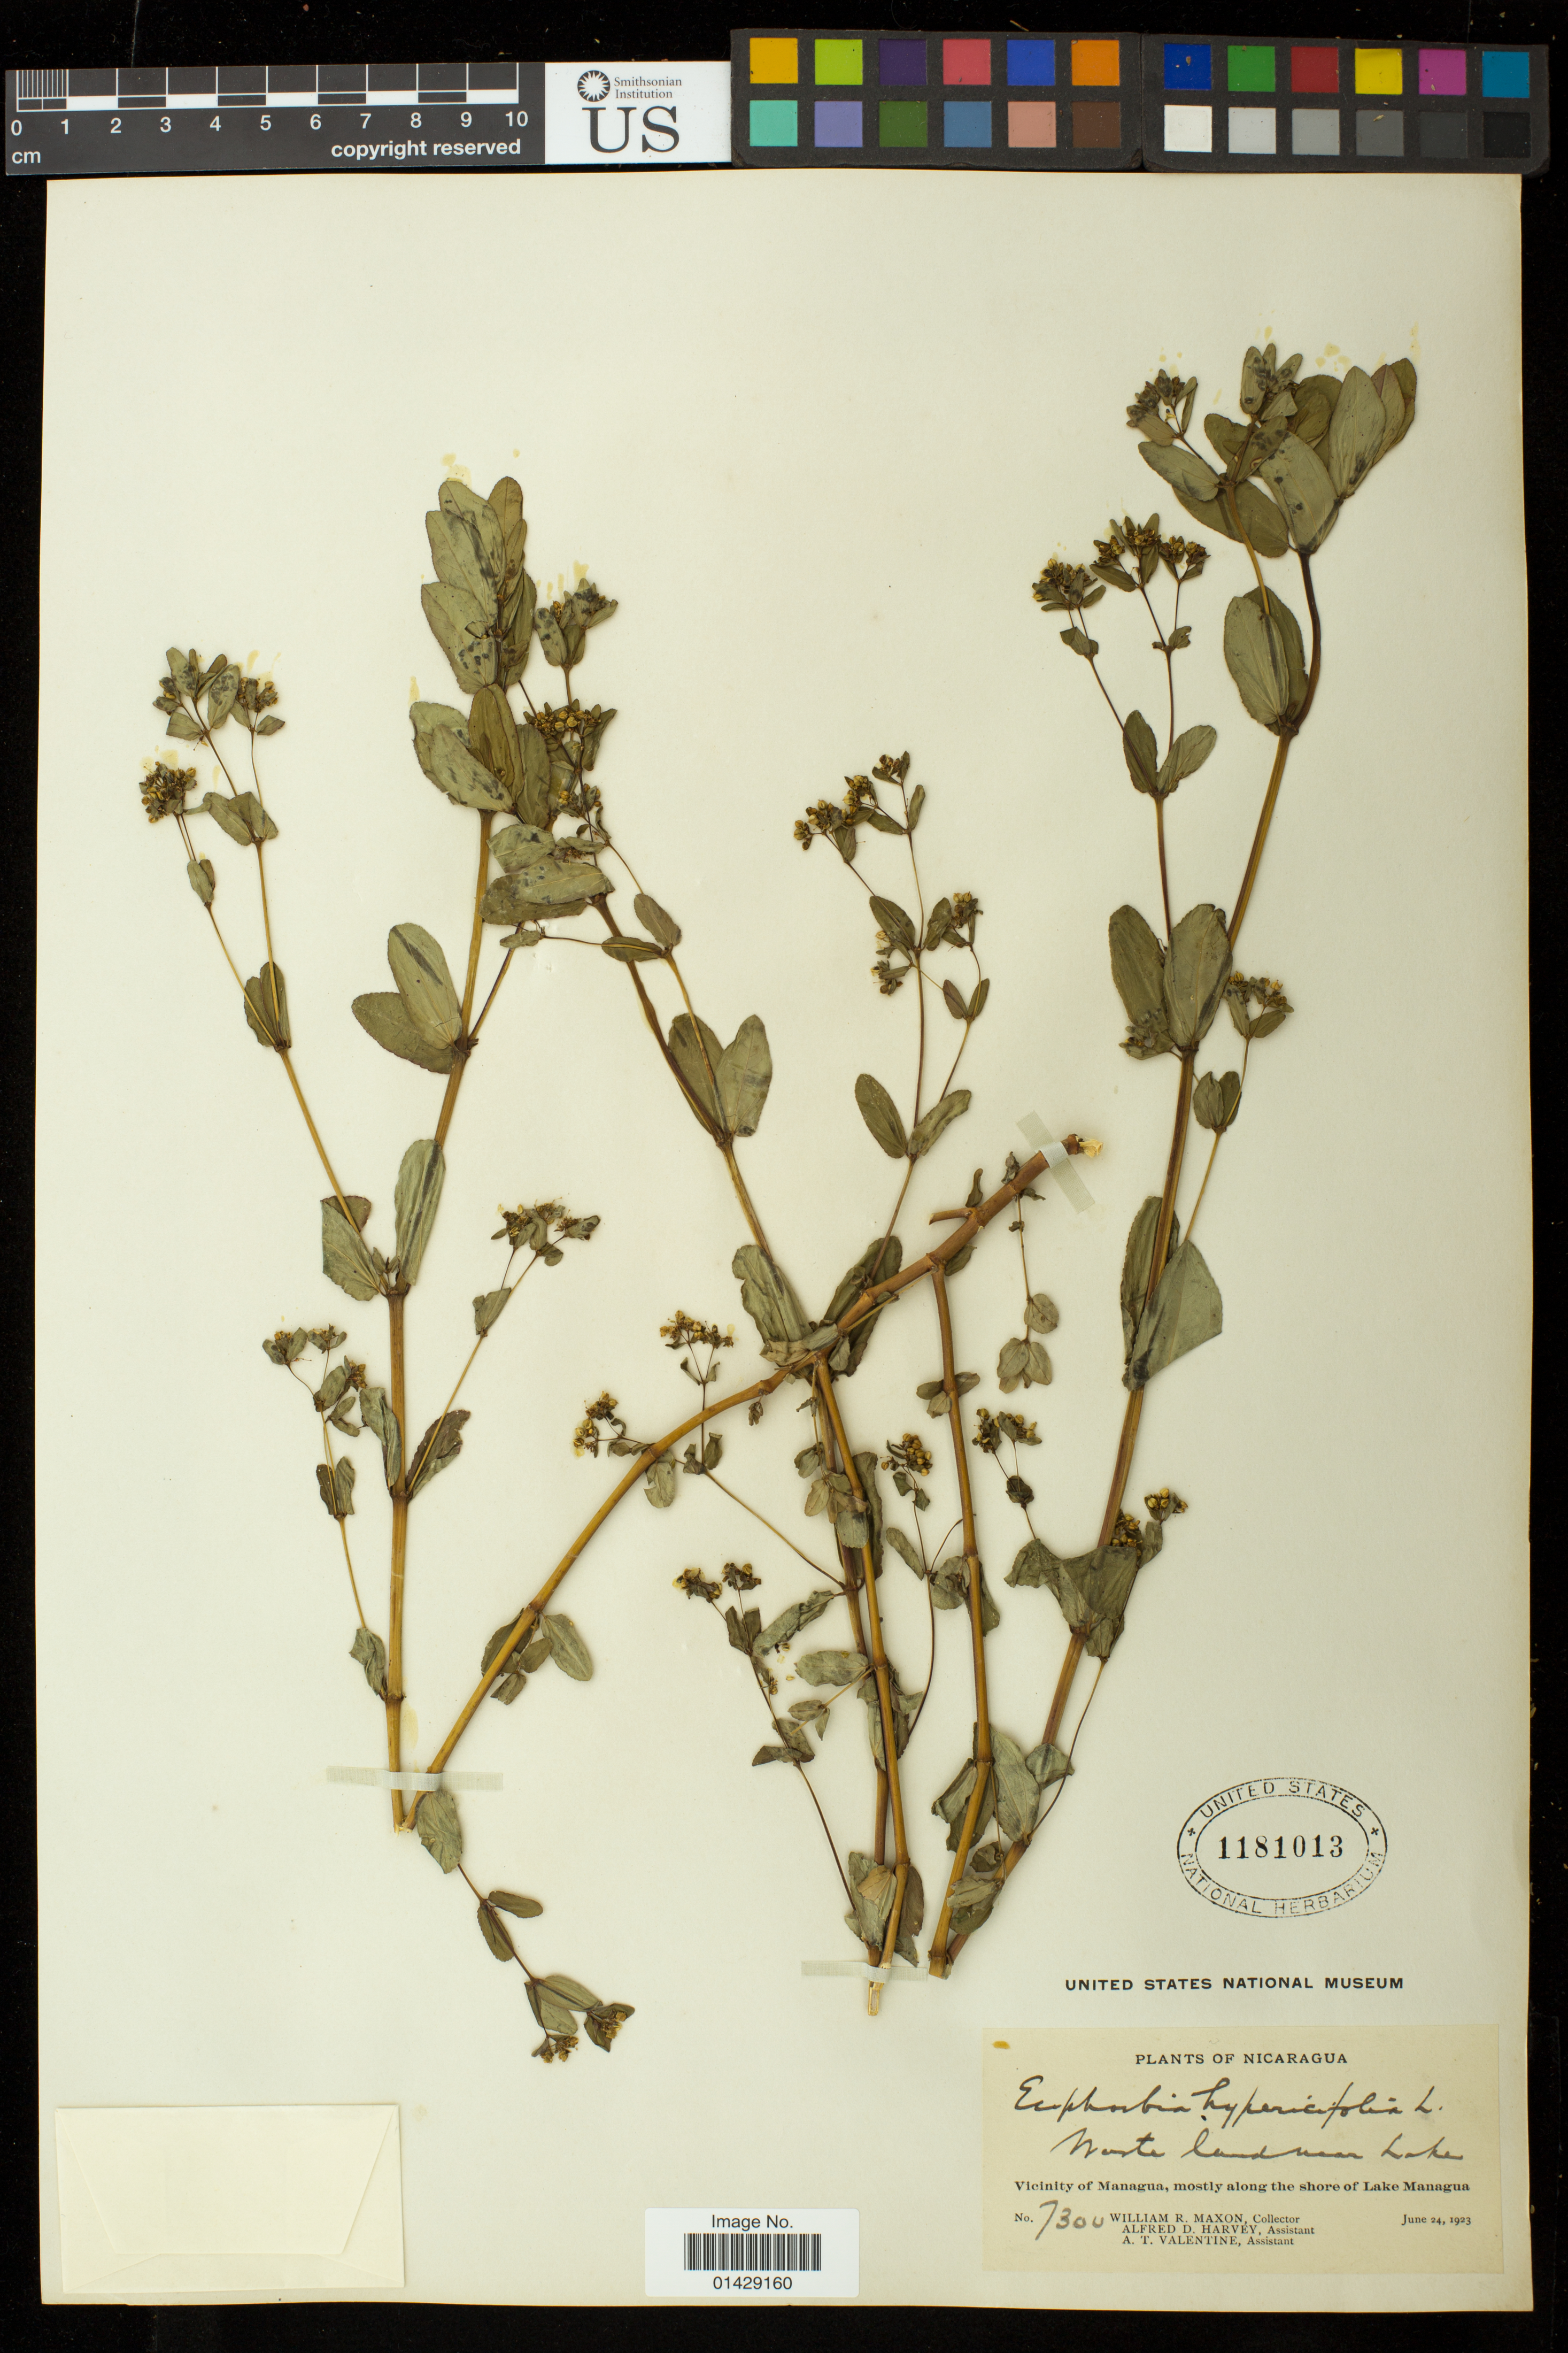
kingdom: Plantae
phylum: Tracheophyta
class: Magnoliopsida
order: Malpighiales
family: Euphorbiaceae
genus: Euphorbia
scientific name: Euphorbia hyssopifolia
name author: L.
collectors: W. R. Maxon, A. D. Harvey & A. Valentine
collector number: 7300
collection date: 1923-06-24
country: Nicaragua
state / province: Managua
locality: Waste land near Lake. Vicinity of Managua, mostly along the shore of Lake Managua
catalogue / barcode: US 1181013